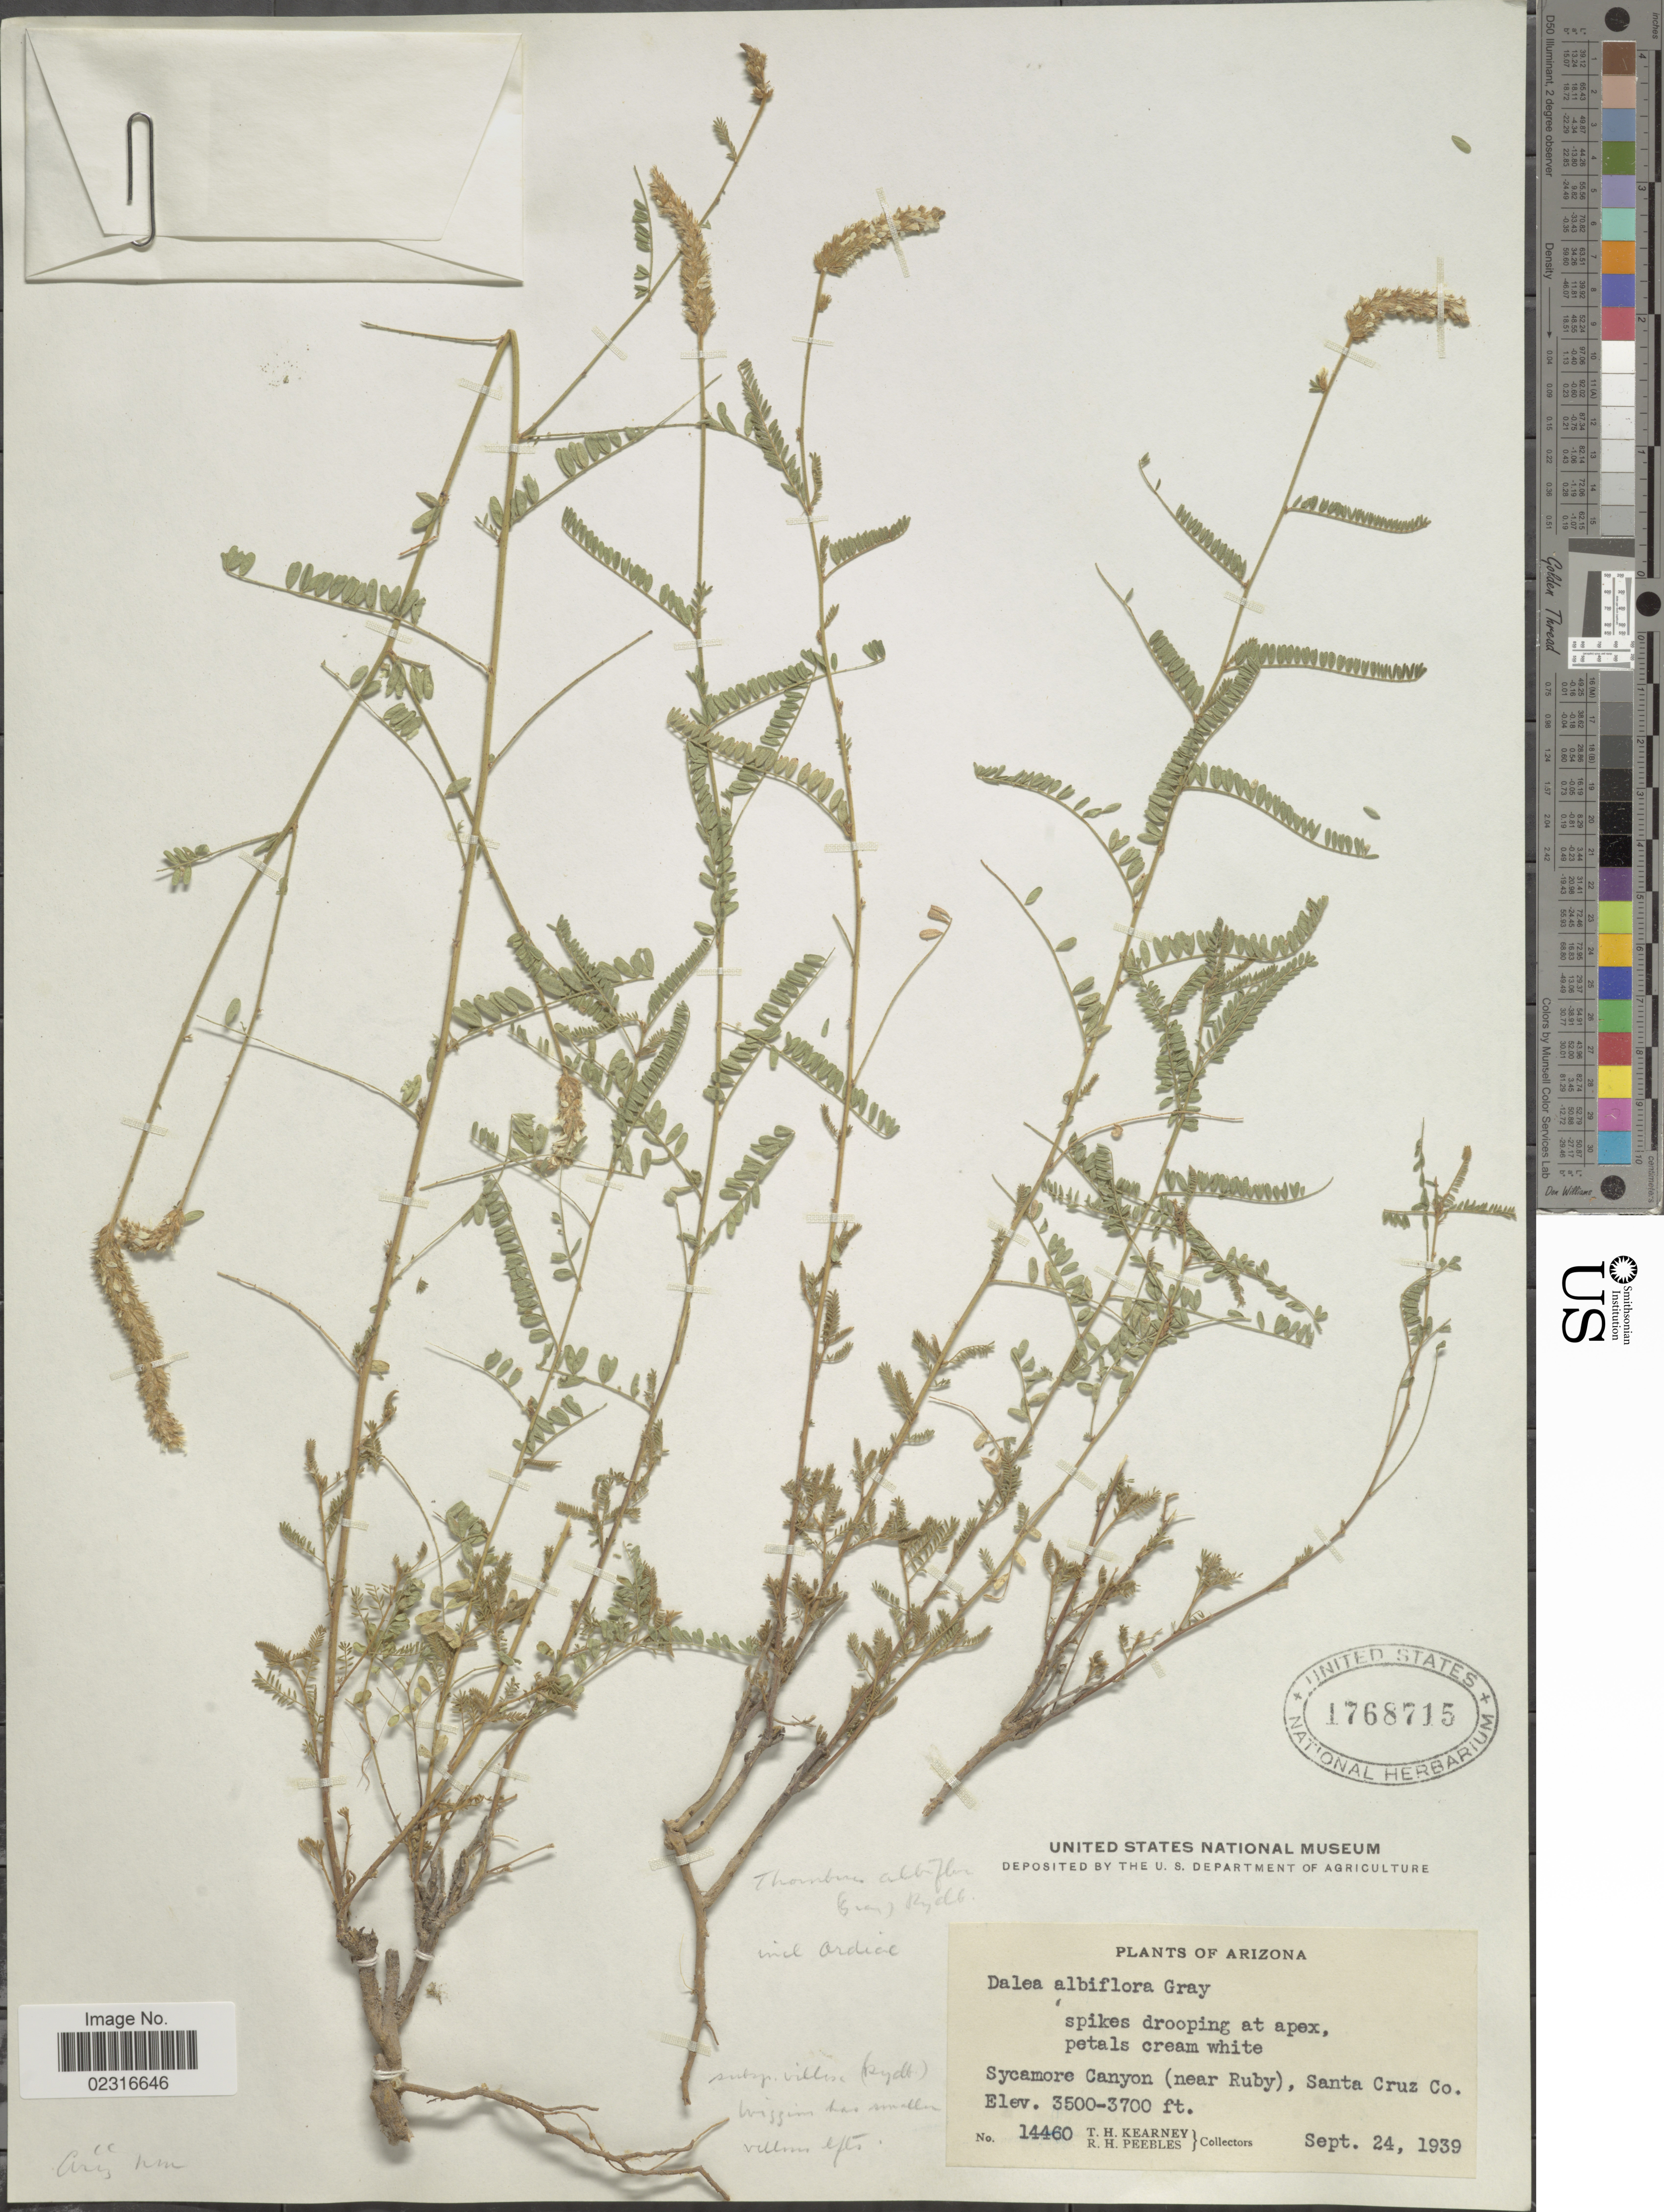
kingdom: Plantae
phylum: Tracheophyta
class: Magnoliopsida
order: Fabales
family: Fabaceae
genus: Dalea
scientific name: Dalea albiflora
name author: A. Gray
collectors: T. H. Kearney & R. H. Peebles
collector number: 14460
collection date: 1939-09-24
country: United States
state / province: Arizona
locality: Sycamore Canyon (near Ruby), Santa Cruz Co.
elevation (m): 1067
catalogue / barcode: US 1768715